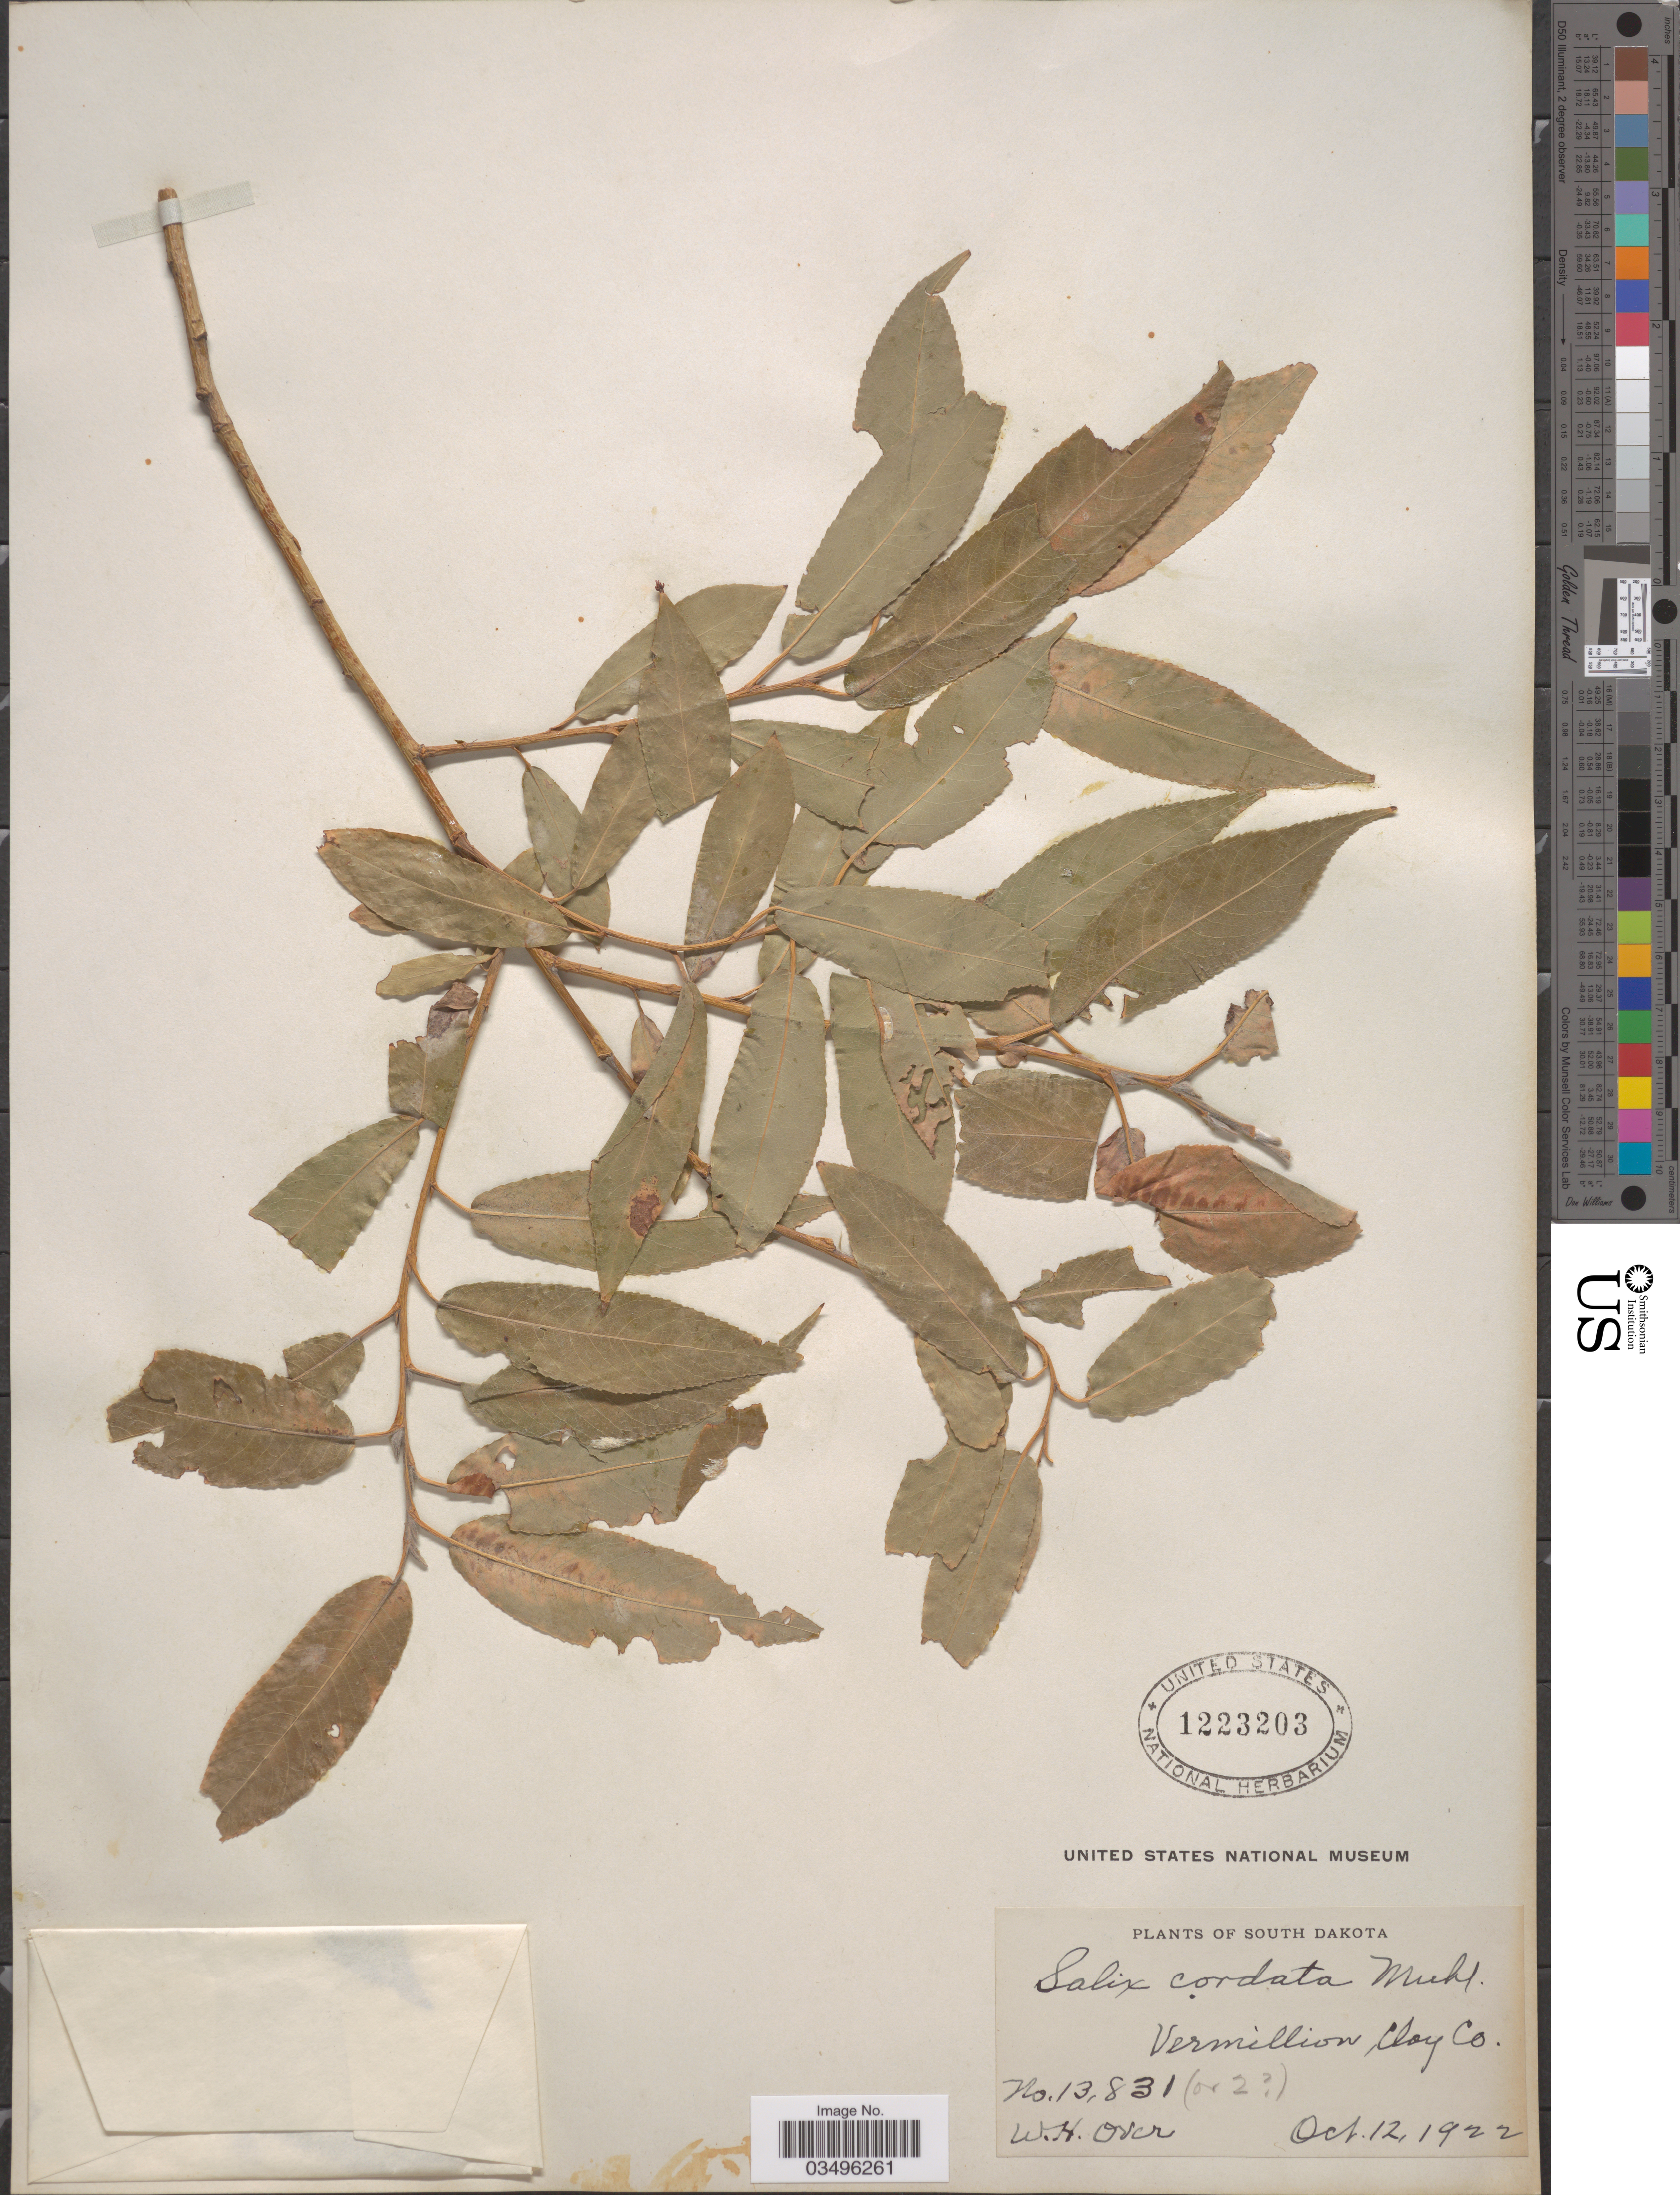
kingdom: Plantae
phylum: Tracheophyta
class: Magnoliopsida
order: Malpighiales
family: Salicaceae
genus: Salix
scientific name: Salix cordata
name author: Michx.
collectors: W. Over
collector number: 13831 (or 2?)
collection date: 1922-10-12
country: United States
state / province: South Dakota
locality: Vermillion, Clay Co.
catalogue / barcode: US 1223203